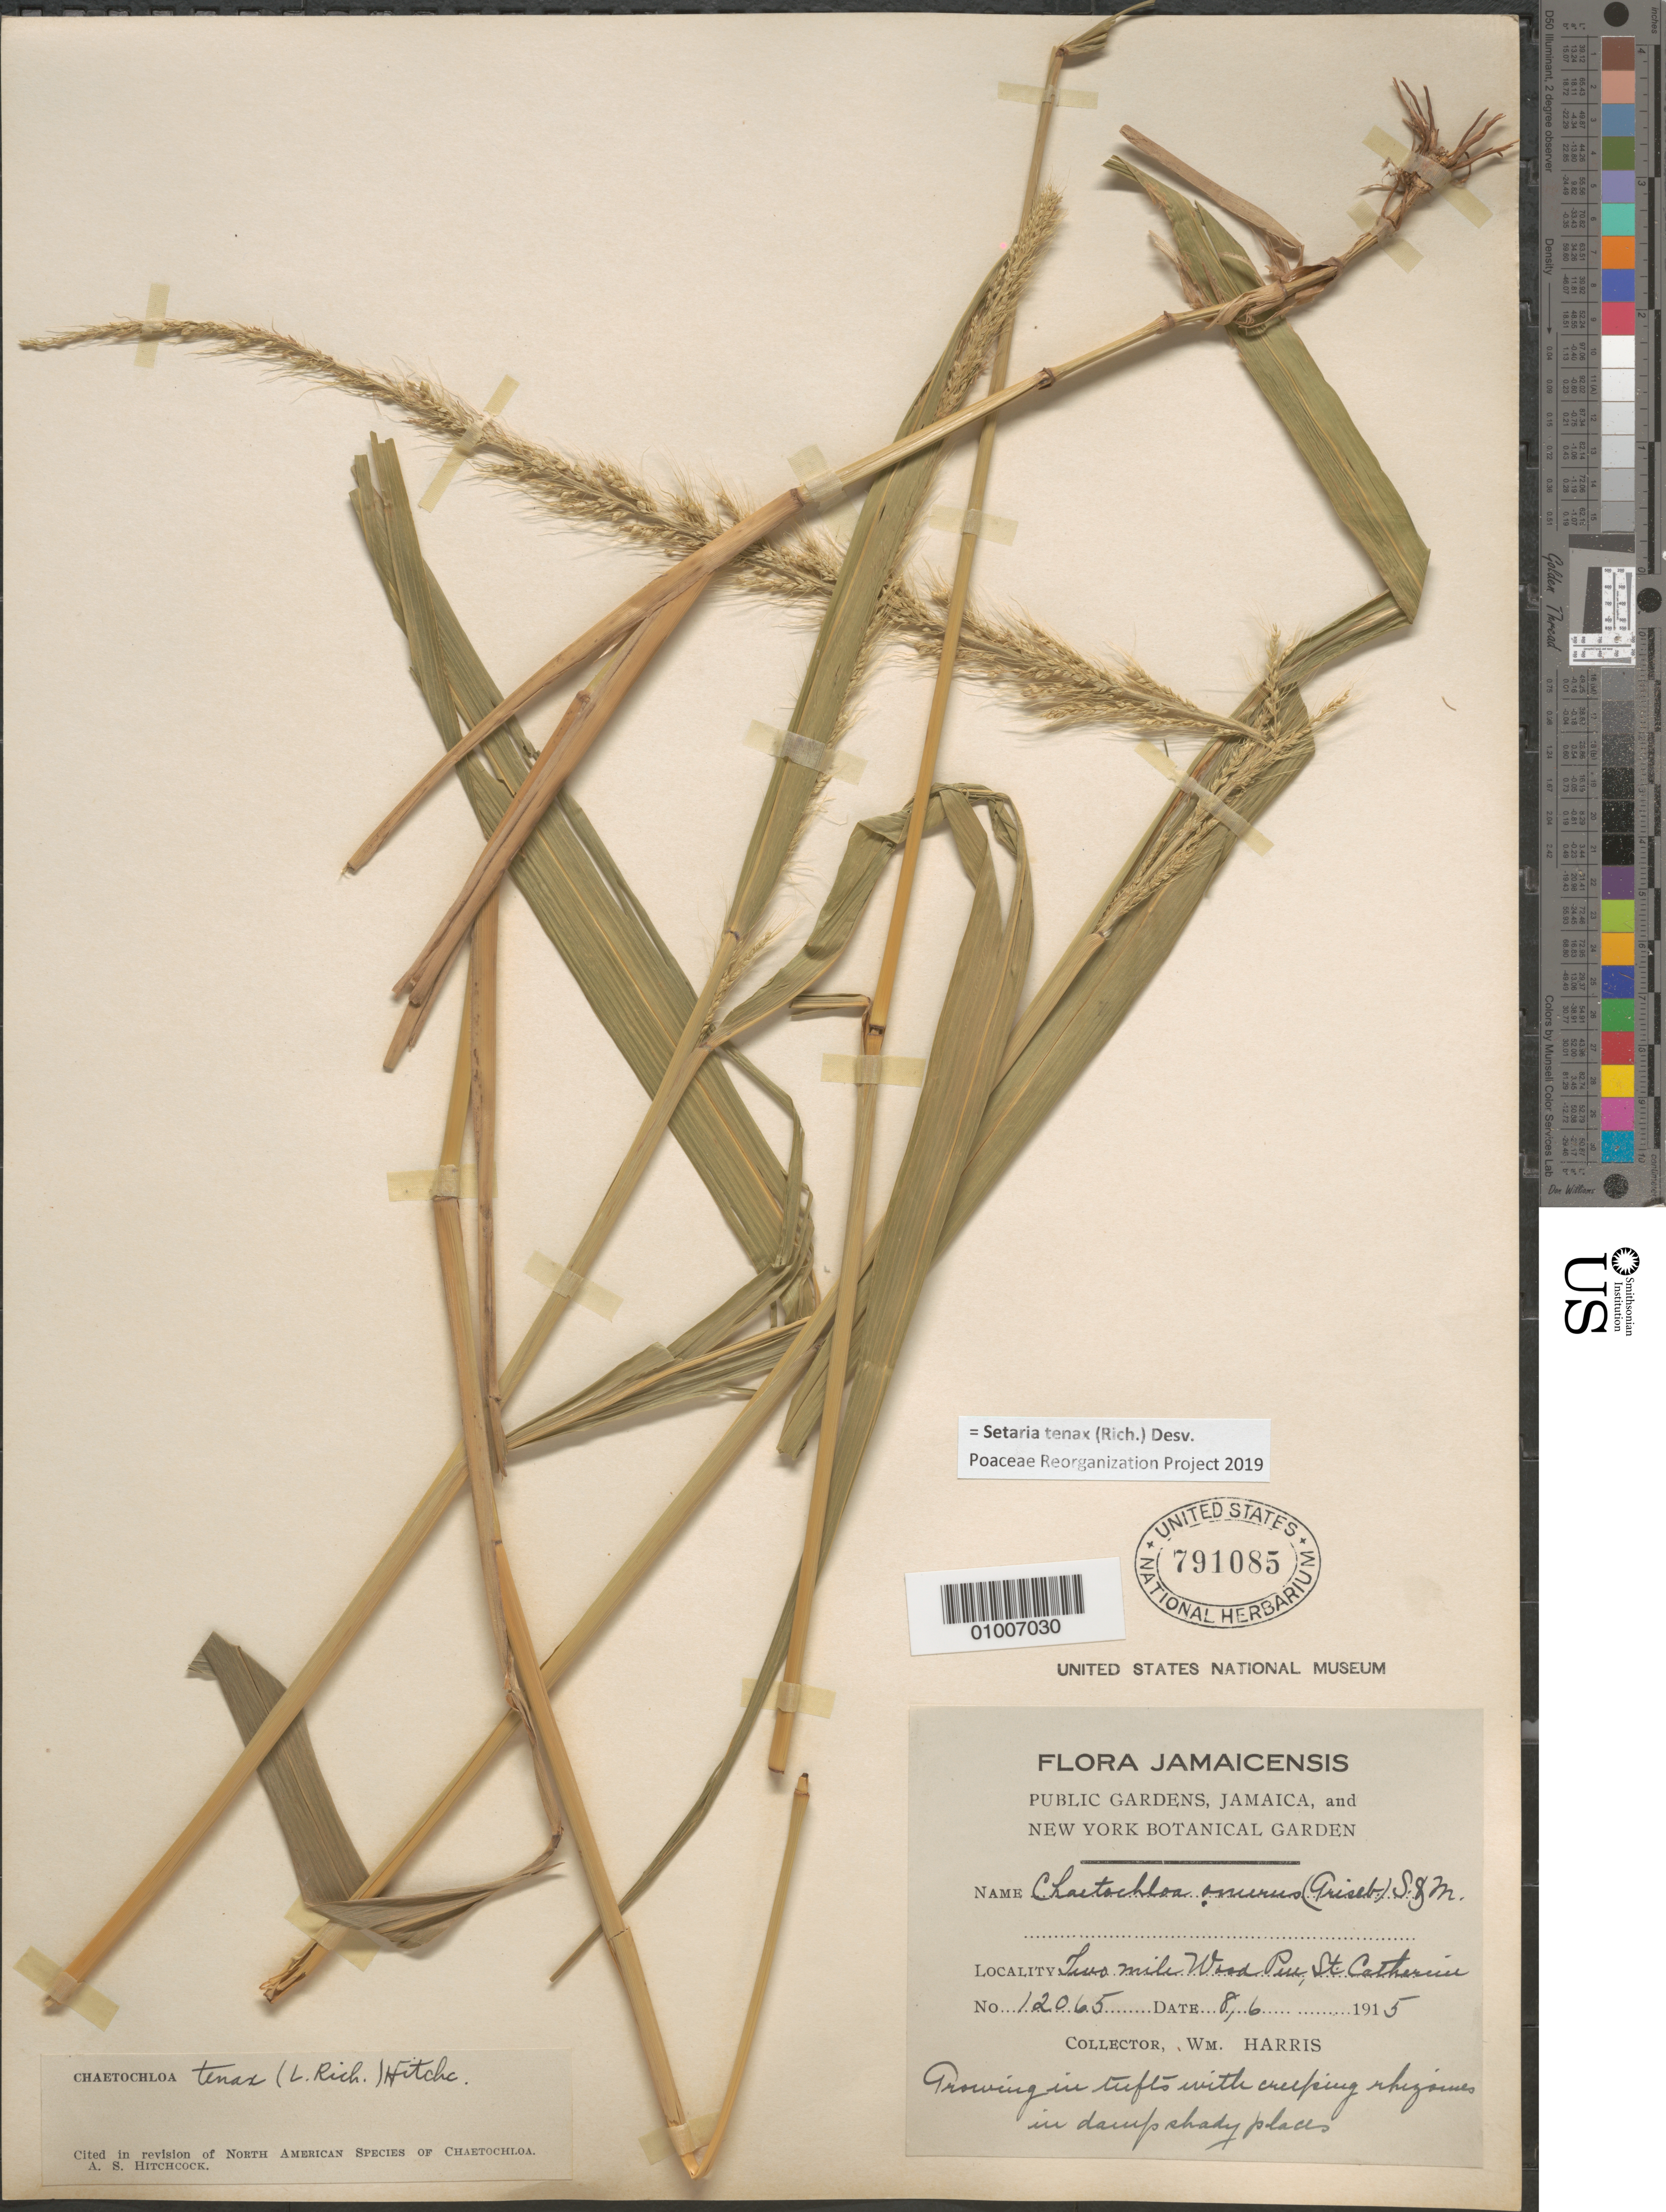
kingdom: Plantae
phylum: Tracheophyta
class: Liliopsida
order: Poales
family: Poaceae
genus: Setaria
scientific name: Setaria tenax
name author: (Rich.) Desv.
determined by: Poaceae Reorganization Project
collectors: W. Harris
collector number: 12065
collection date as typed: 08 Jun 1915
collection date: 1915-06-08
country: Jamaica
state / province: Saint Catherine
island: Jamaica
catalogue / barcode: US 791085